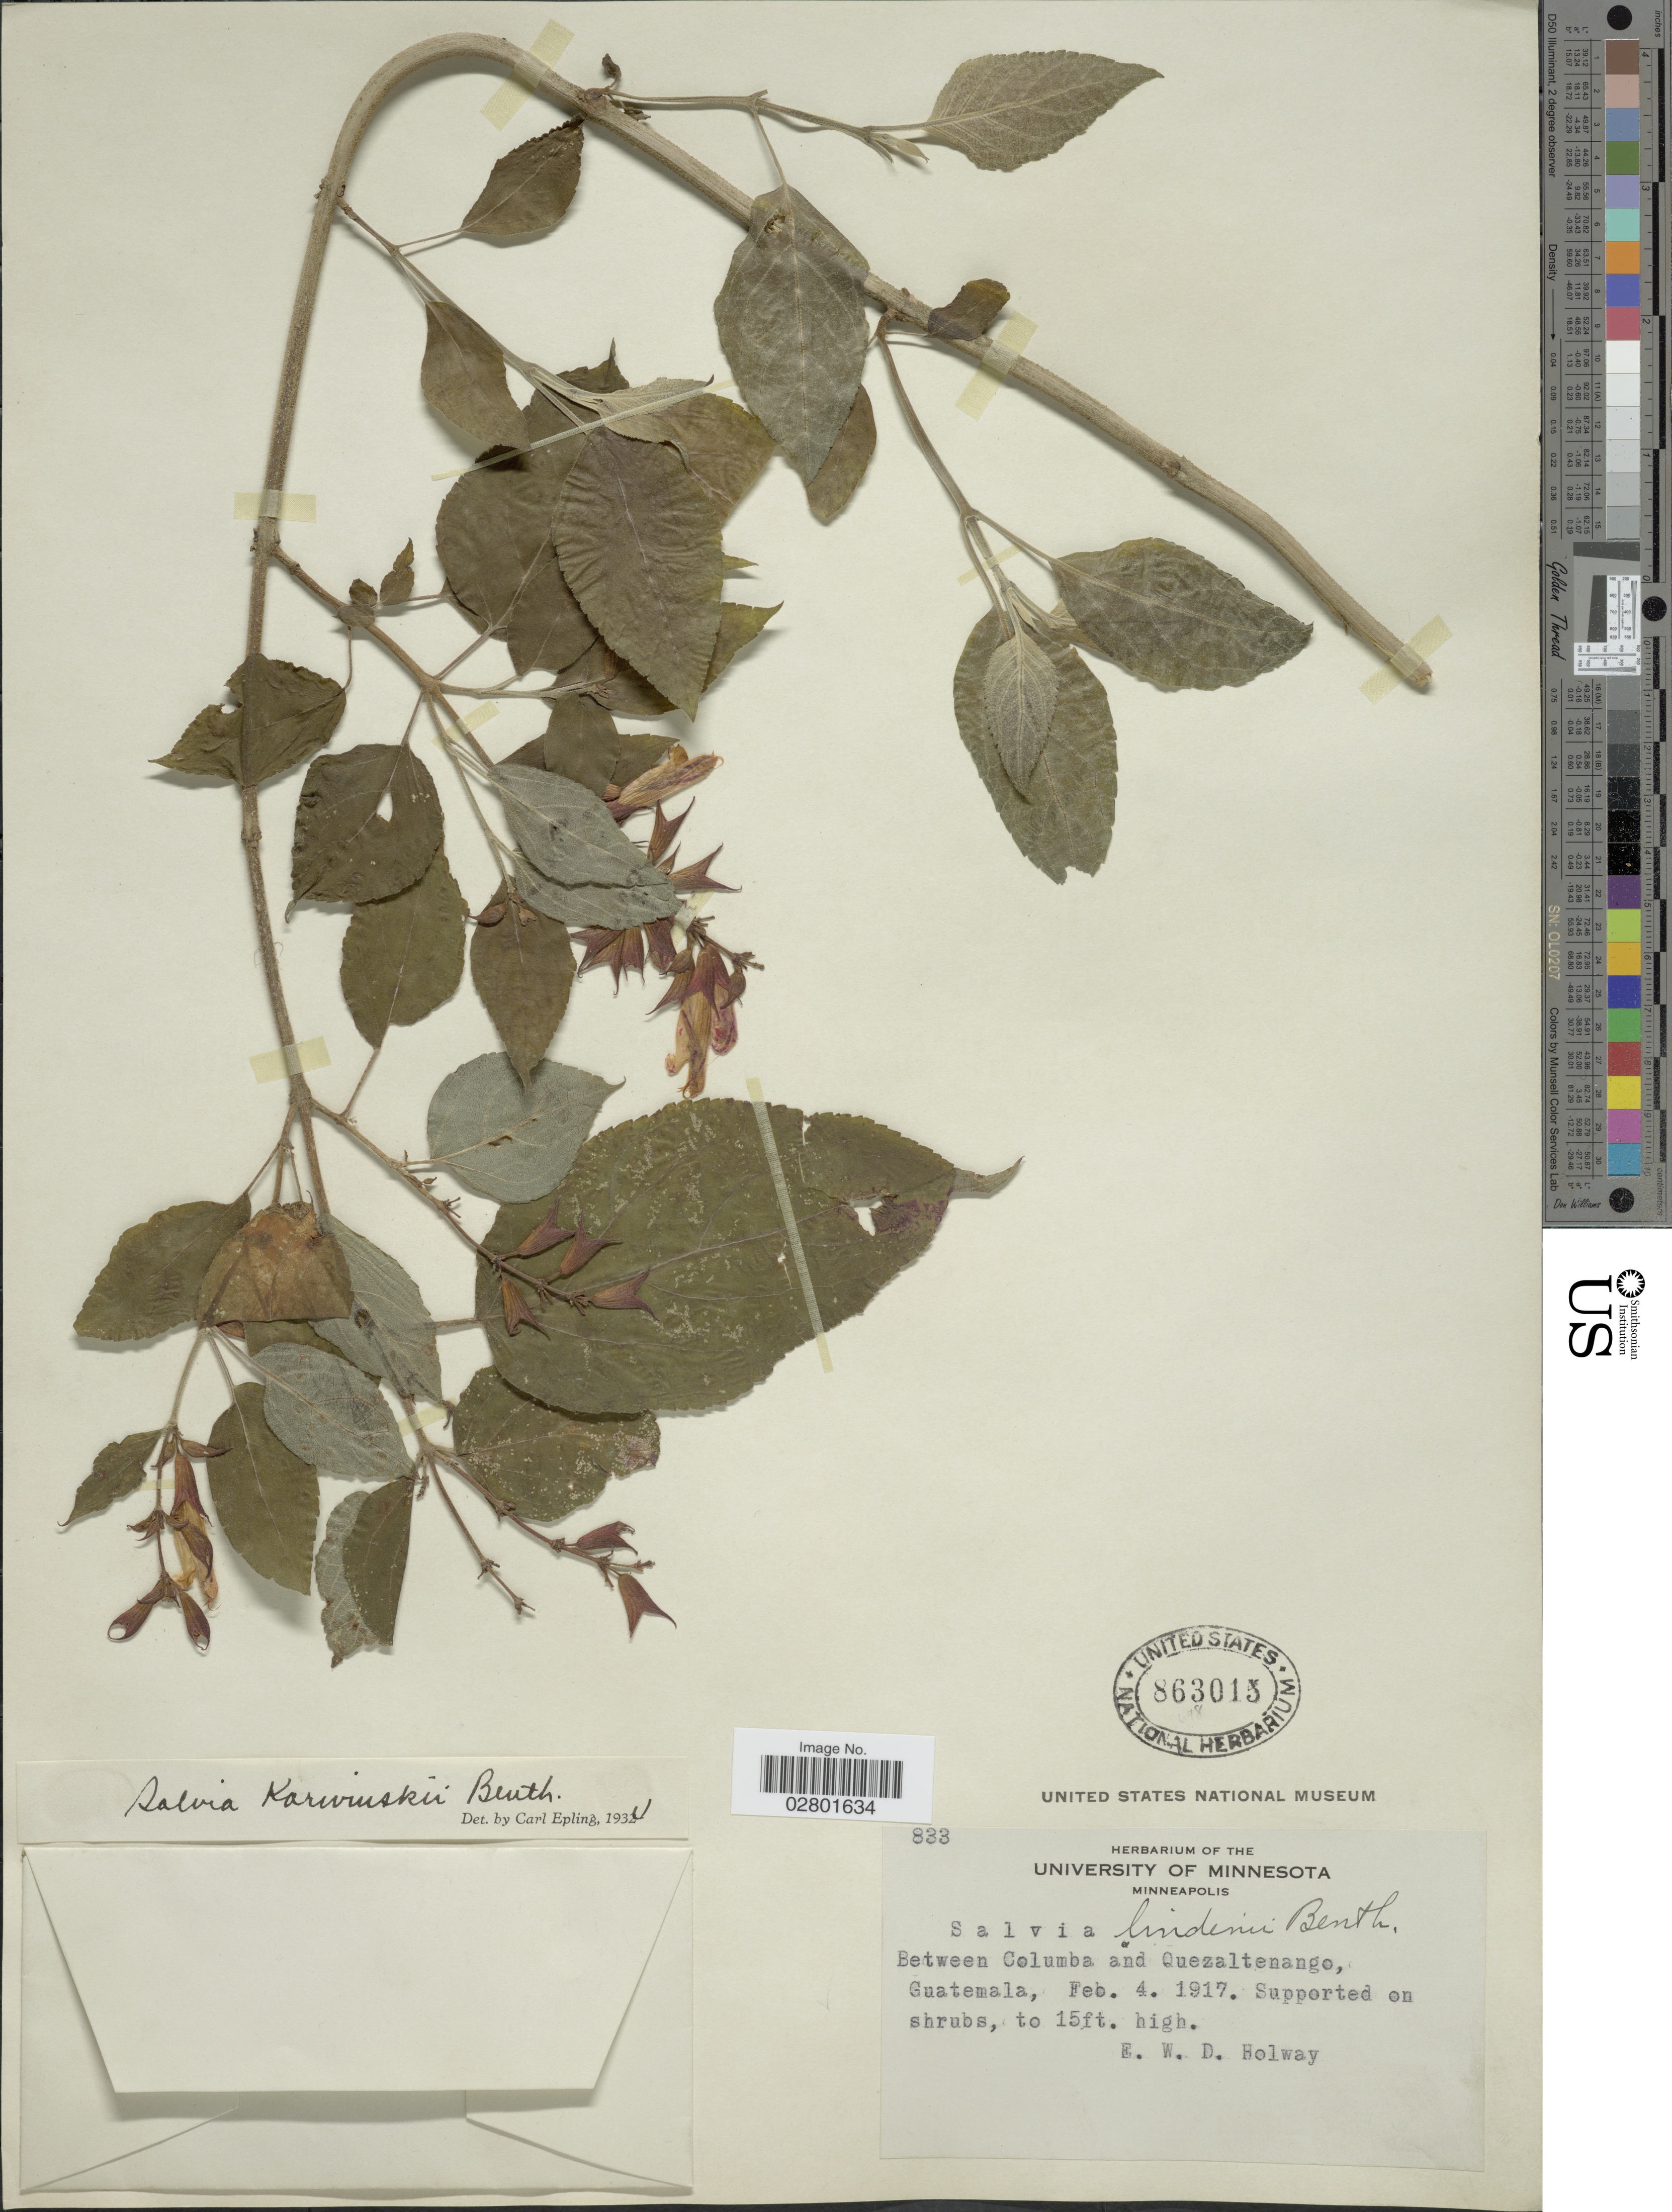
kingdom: Plantae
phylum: Tracheophyta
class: Magnoliopsida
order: Lamiales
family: Lamiaceae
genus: Salvia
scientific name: Salvia karwinskii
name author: Benth.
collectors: E. W. D. Holway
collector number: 833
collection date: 1917-02-04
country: Guatemala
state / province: Quetzaltenango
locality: Between Columba and Quezaltenango.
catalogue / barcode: US 863015